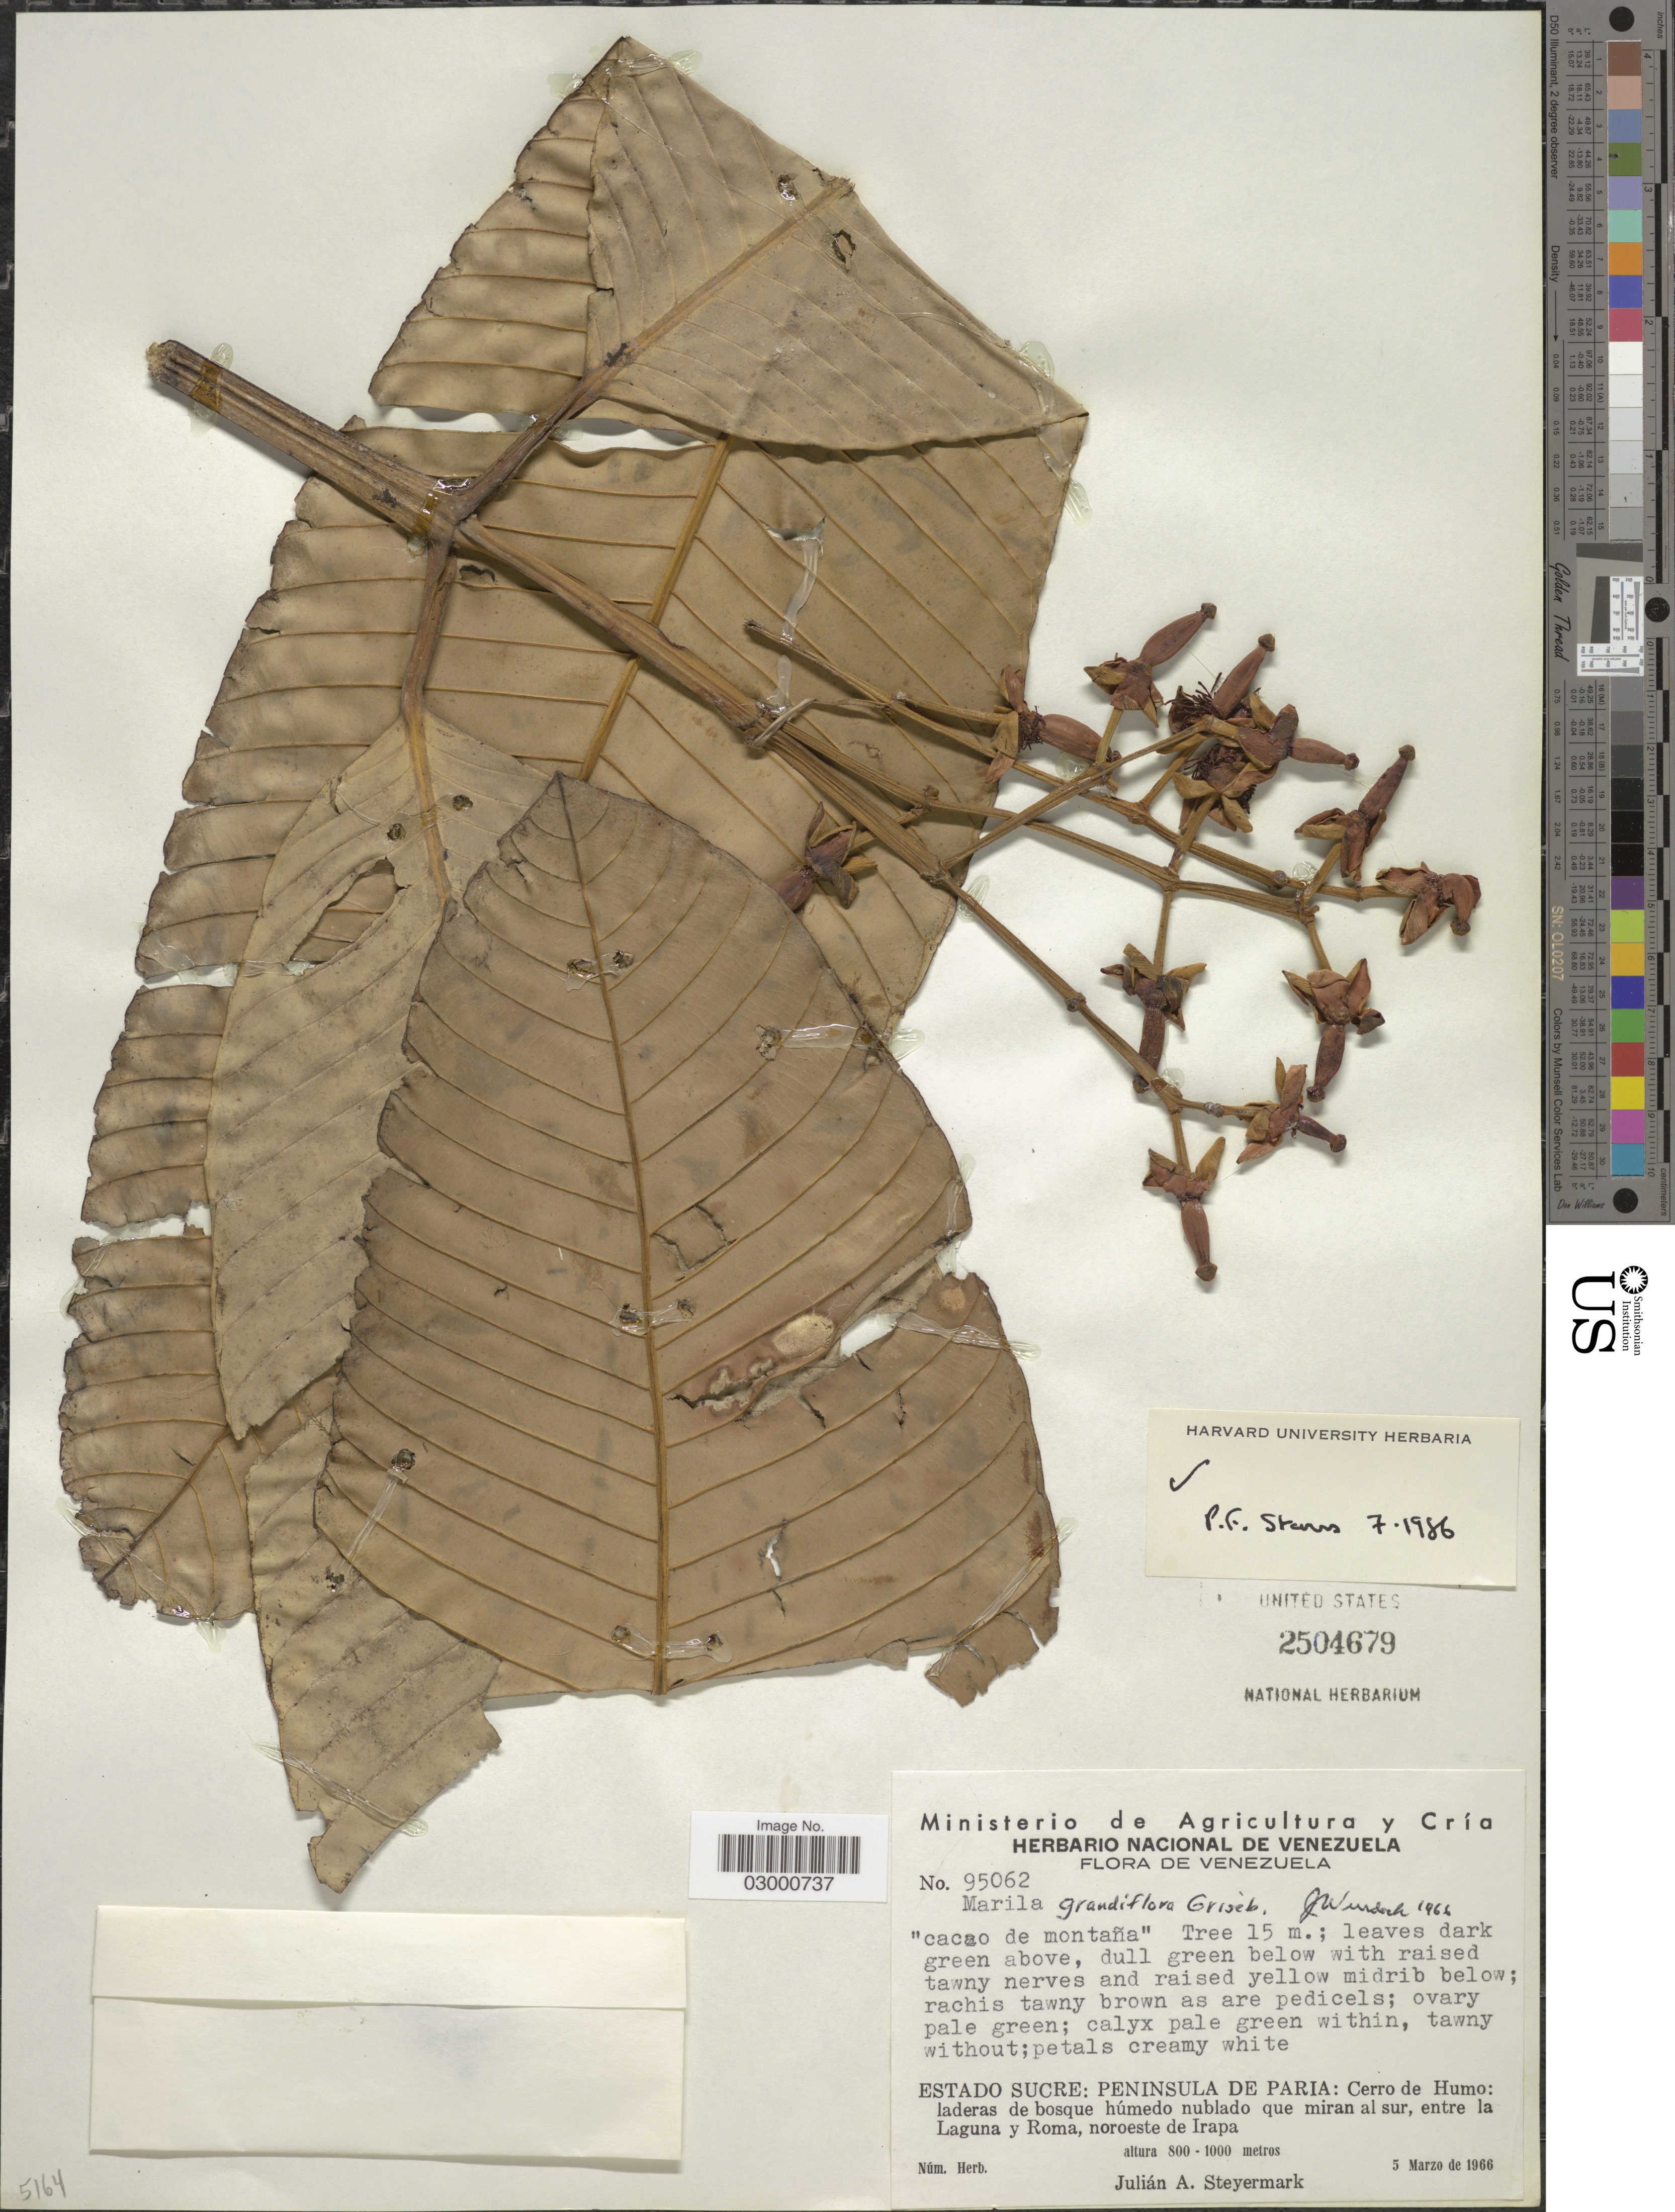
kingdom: Plantae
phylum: Tracheophyta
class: Magnoliopsida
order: Malpighiales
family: Calophyllaceae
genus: Marila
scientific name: Marila grandiflora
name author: Griseb.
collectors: J. Steyermark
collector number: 95062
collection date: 1966-03-05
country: Venezuela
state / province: Sucre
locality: Peninsula de Paria: Cerro de Humo: laderas de bosque húmedo nublado que miran al sur, entre la Laguna y Roma, noroeste de Irapa.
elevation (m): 800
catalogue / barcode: US 2504679